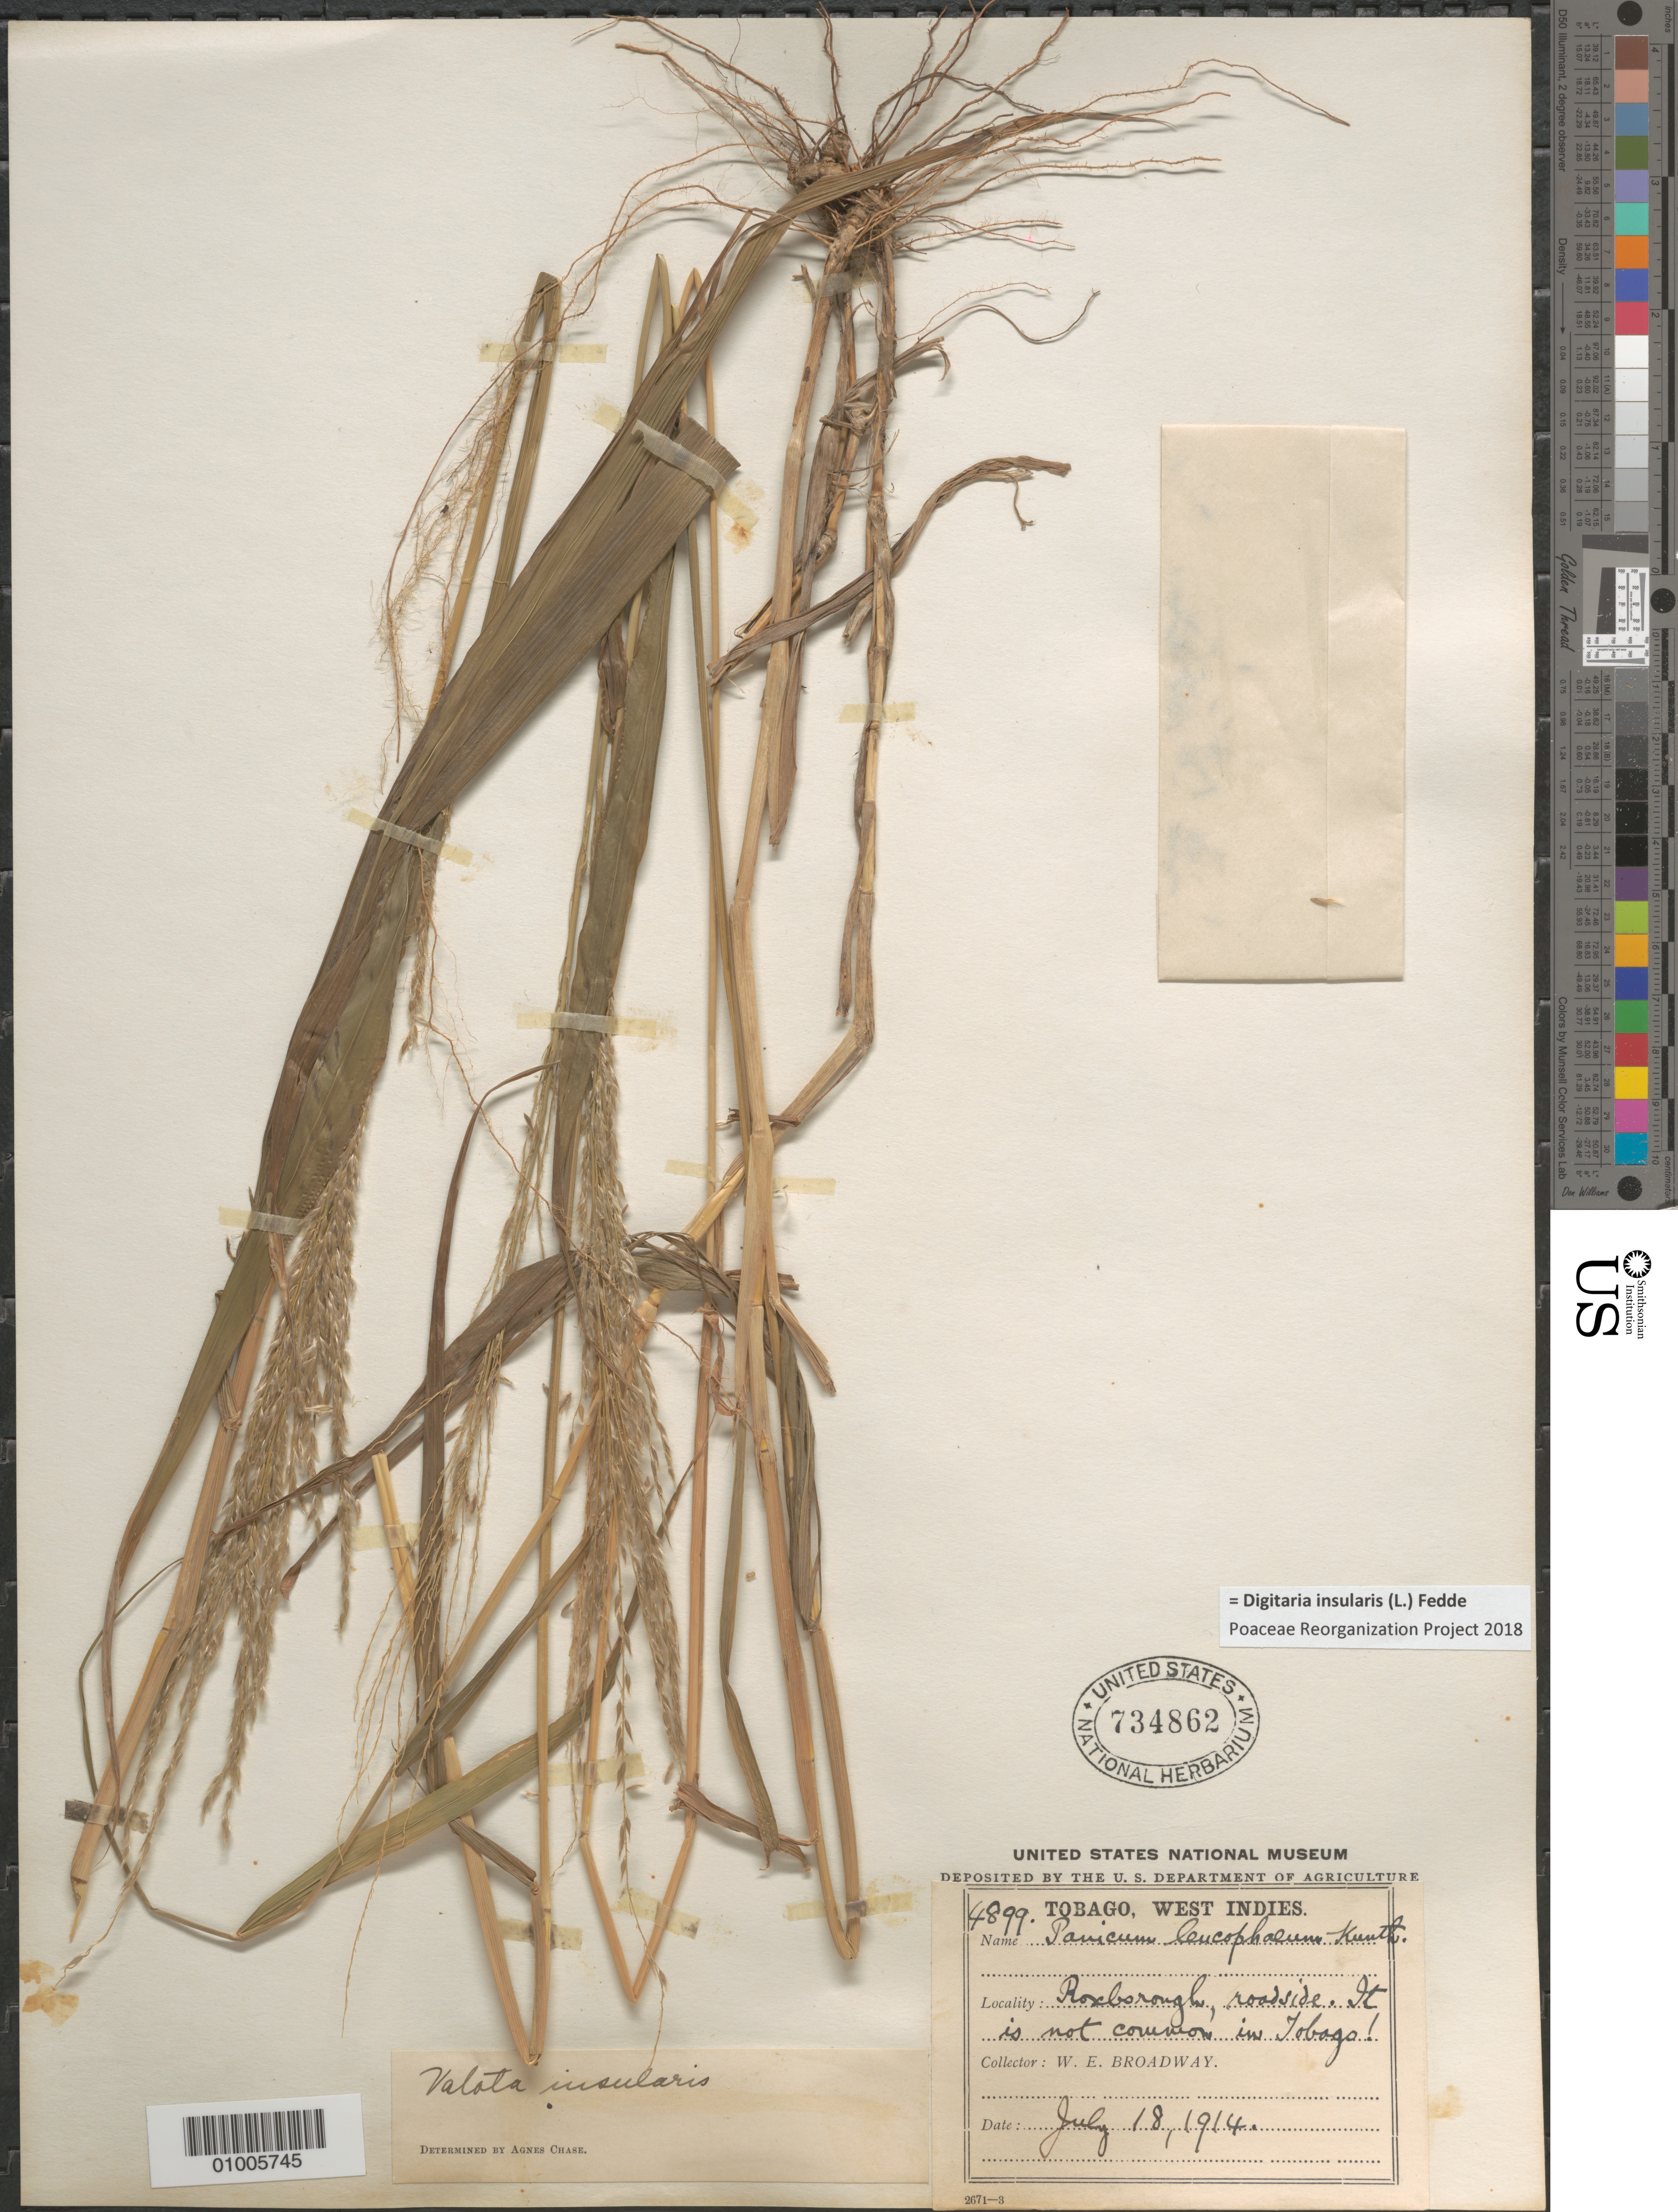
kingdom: Plantae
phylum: Tracheophyta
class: Liliopsida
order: Poales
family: Poaceae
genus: Digitaria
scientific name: Digitaria insularis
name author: (L.) Mez ex Ekman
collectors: W. E. Broadway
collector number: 4899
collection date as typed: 18 Jul 1914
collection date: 1914-07-18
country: Trinidad and Tobago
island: Tobago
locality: Roseborough, roadside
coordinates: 0 N, 0 E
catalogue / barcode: US 734862